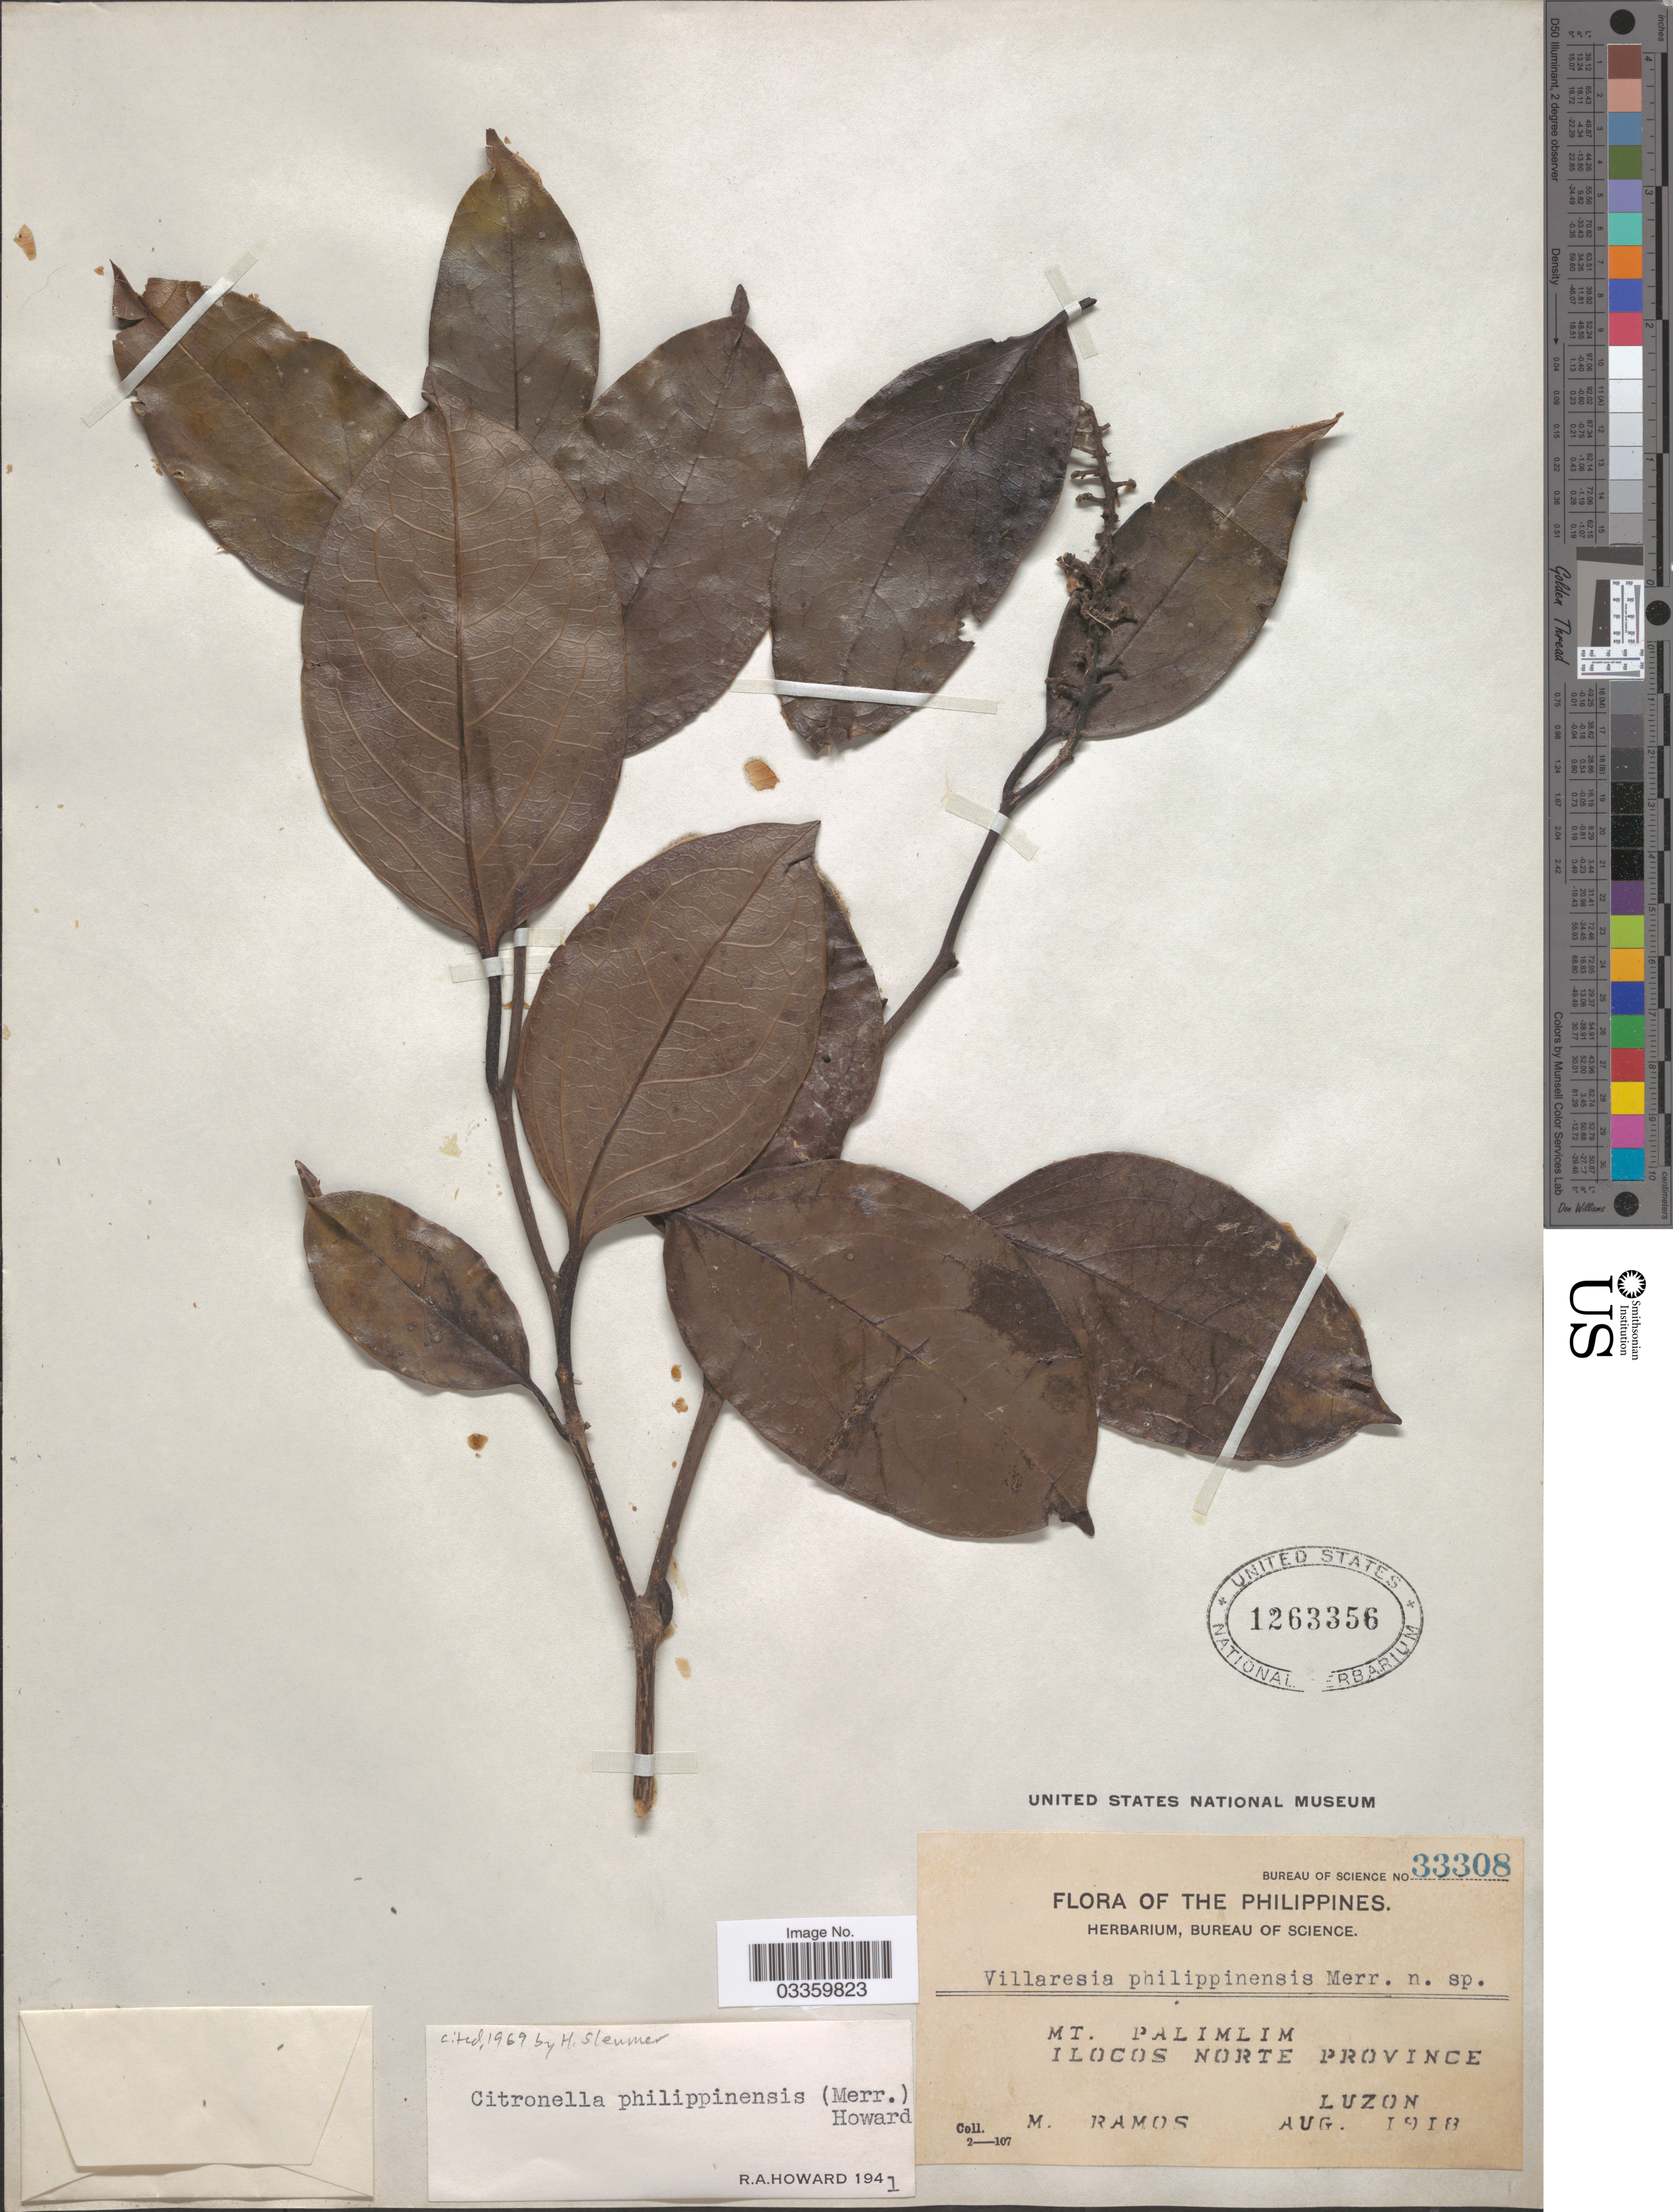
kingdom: Plantae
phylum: Tracheophyta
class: Magnoliopsida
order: Cardiopteridales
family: Cardiopteridaceae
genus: Citronella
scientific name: Citronella philippinensis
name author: (Merr.) R.A. Howard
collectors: M. Ramos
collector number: Bureau of science 33308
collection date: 1918-08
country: Philippines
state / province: Ilocos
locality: Mt. Palimlim. Ilocos Norte Province Luzon.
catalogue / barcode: US 1263356